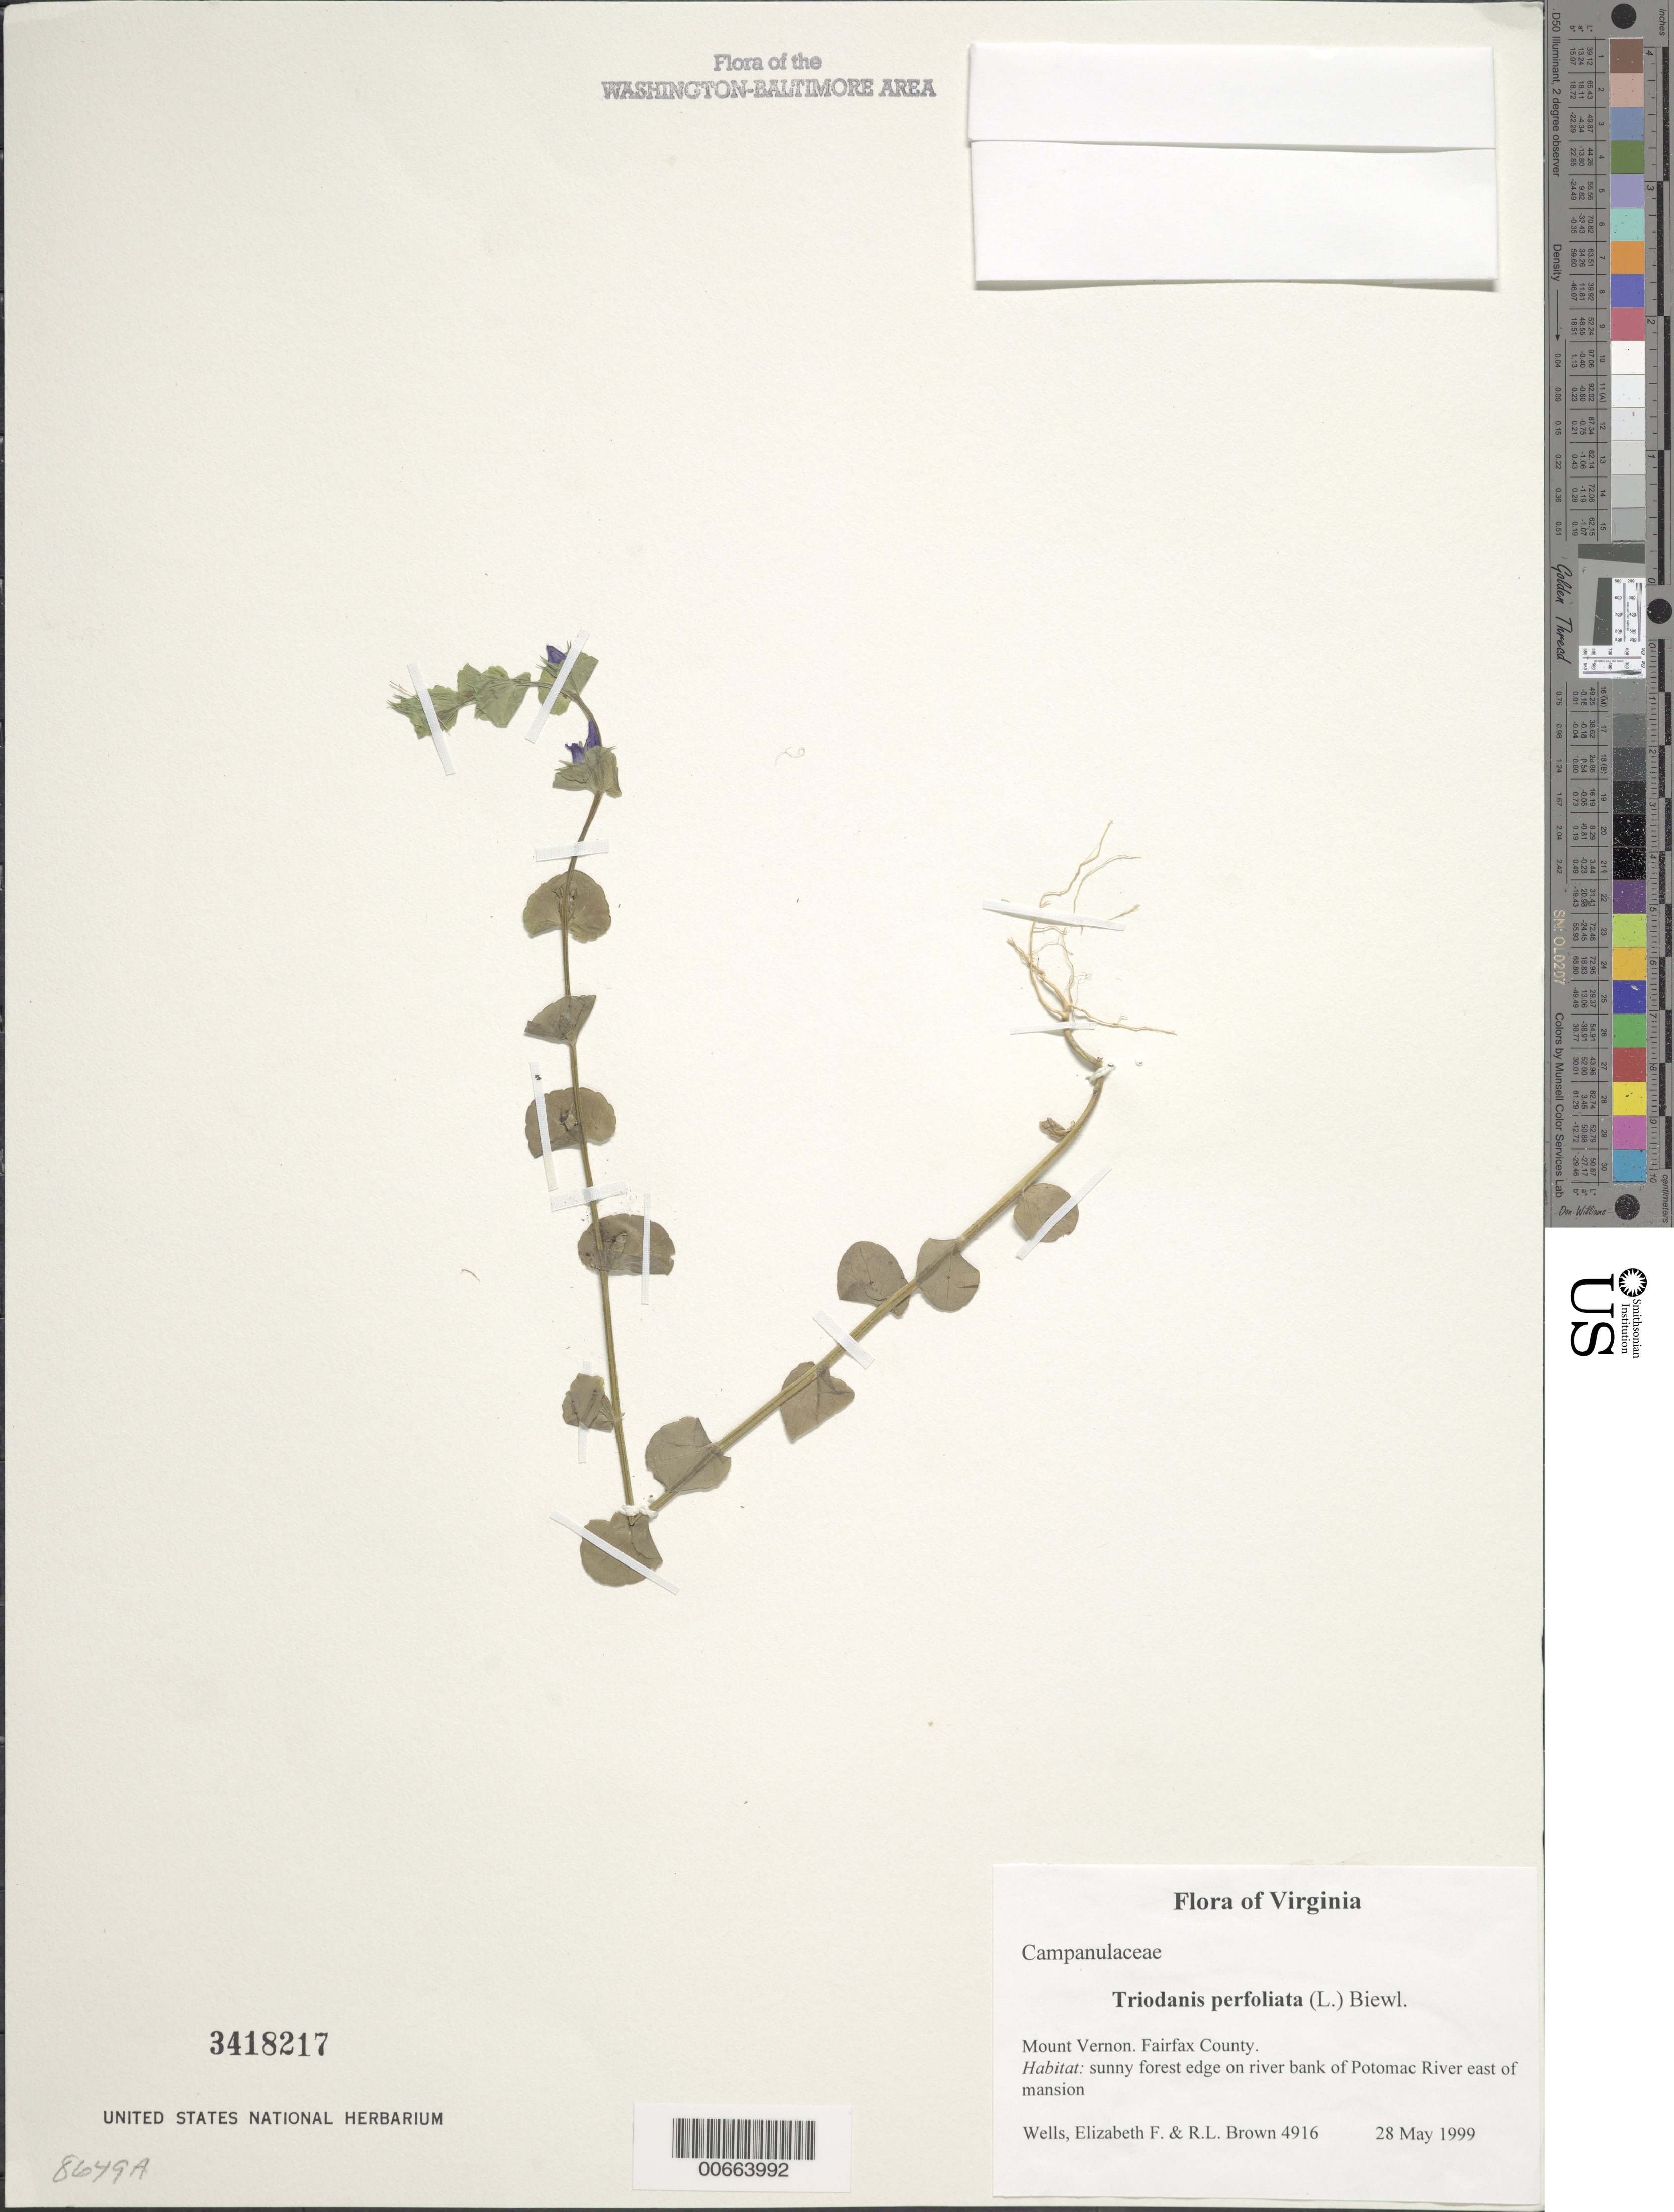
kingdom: Plantae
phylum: Tracheophyta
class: Magnoliopsida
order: Asterales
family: Campanulaceae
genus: Triodanis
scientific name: Triodanis perfoliata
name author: (L.) Nieuwl.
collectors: E. F. Wells & R. L. Brown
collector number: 4916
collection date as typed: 28 May 1999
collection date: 1999-05-28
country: United States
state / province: Virginia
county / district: Fairfax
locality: Mount Vernon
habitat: sunny forest edge on river bank of Potomac River east of mansion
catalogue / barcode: US 3418217